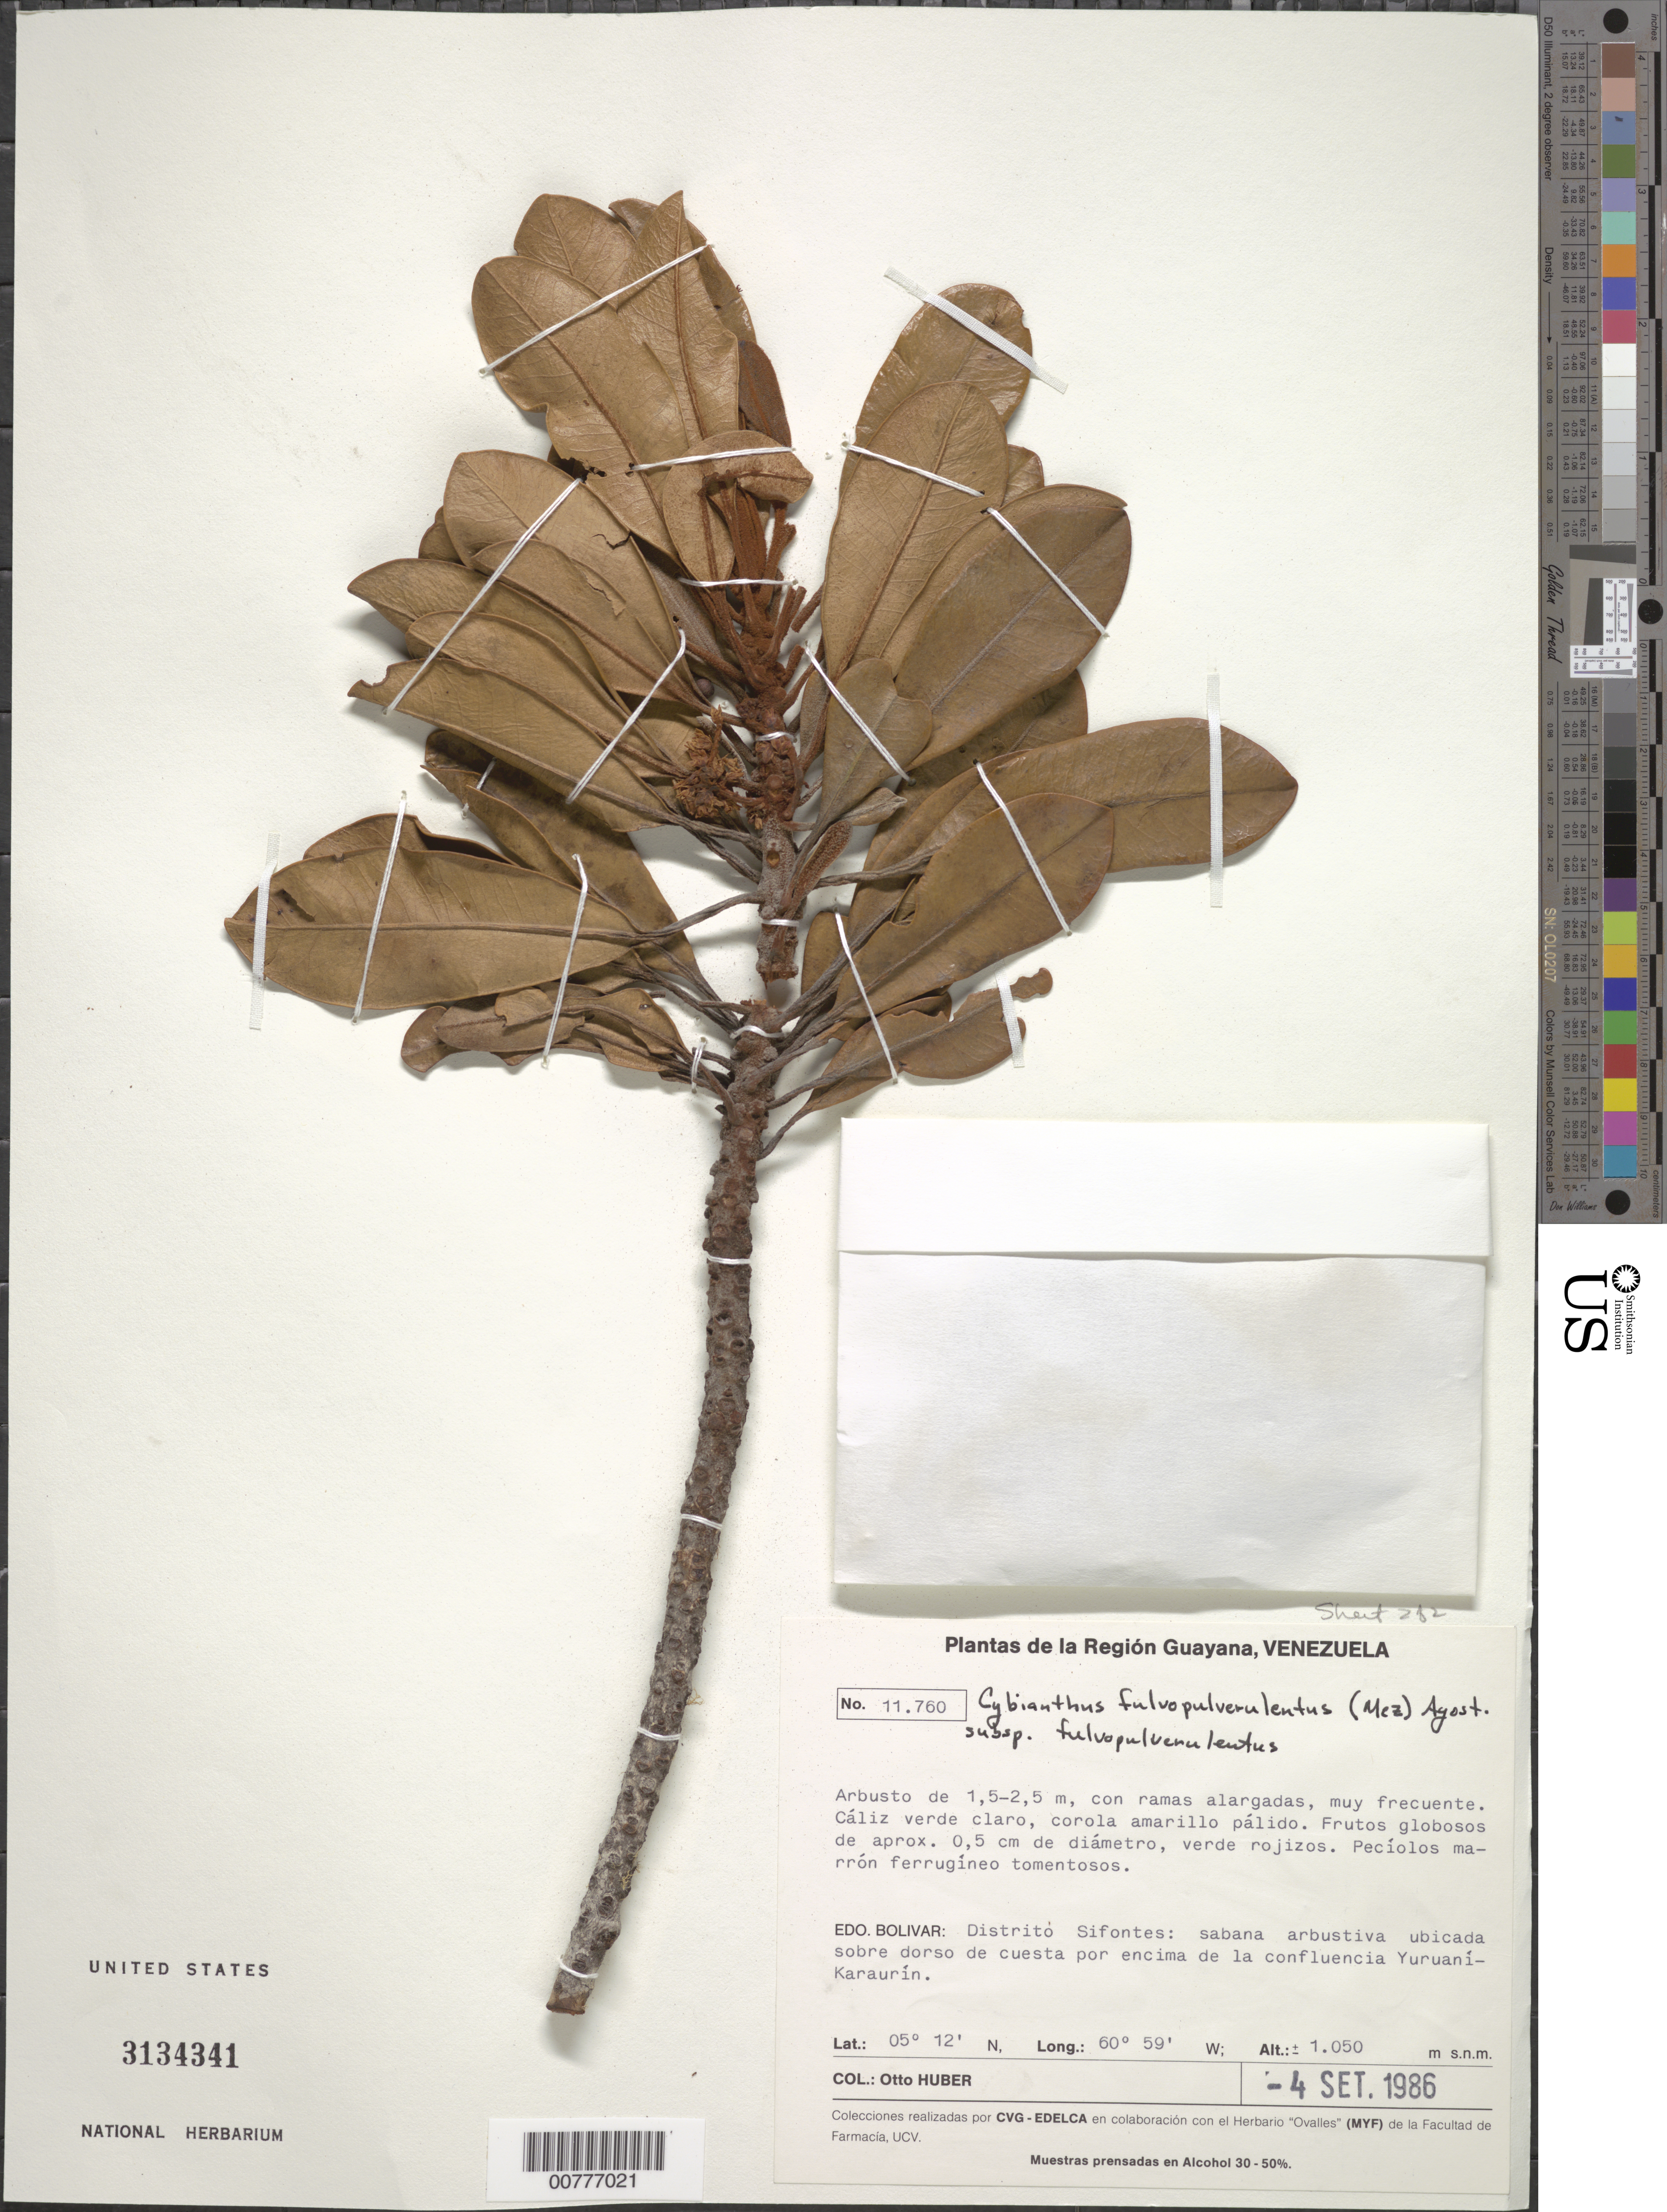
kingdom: Plantae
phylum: Tracheophyta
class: Magnoliopsida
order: Ericales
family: Primulaceae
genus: Cybianthus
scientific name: Cybianthus fulvopulverulentus subsp. fulvopulverulentus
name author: (Mez) G. Agostini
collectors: O. Huber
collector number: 11760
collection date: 1986-09-04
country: Venezuela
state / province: Bolivar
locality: De la Región Guyana, Distritó Sifontes: sabana arbustiva ubicada sobre dorso de cuesta por encima de la confluencia Yuruaní-Karaurín.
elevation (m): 1050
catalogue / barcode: US 3134341